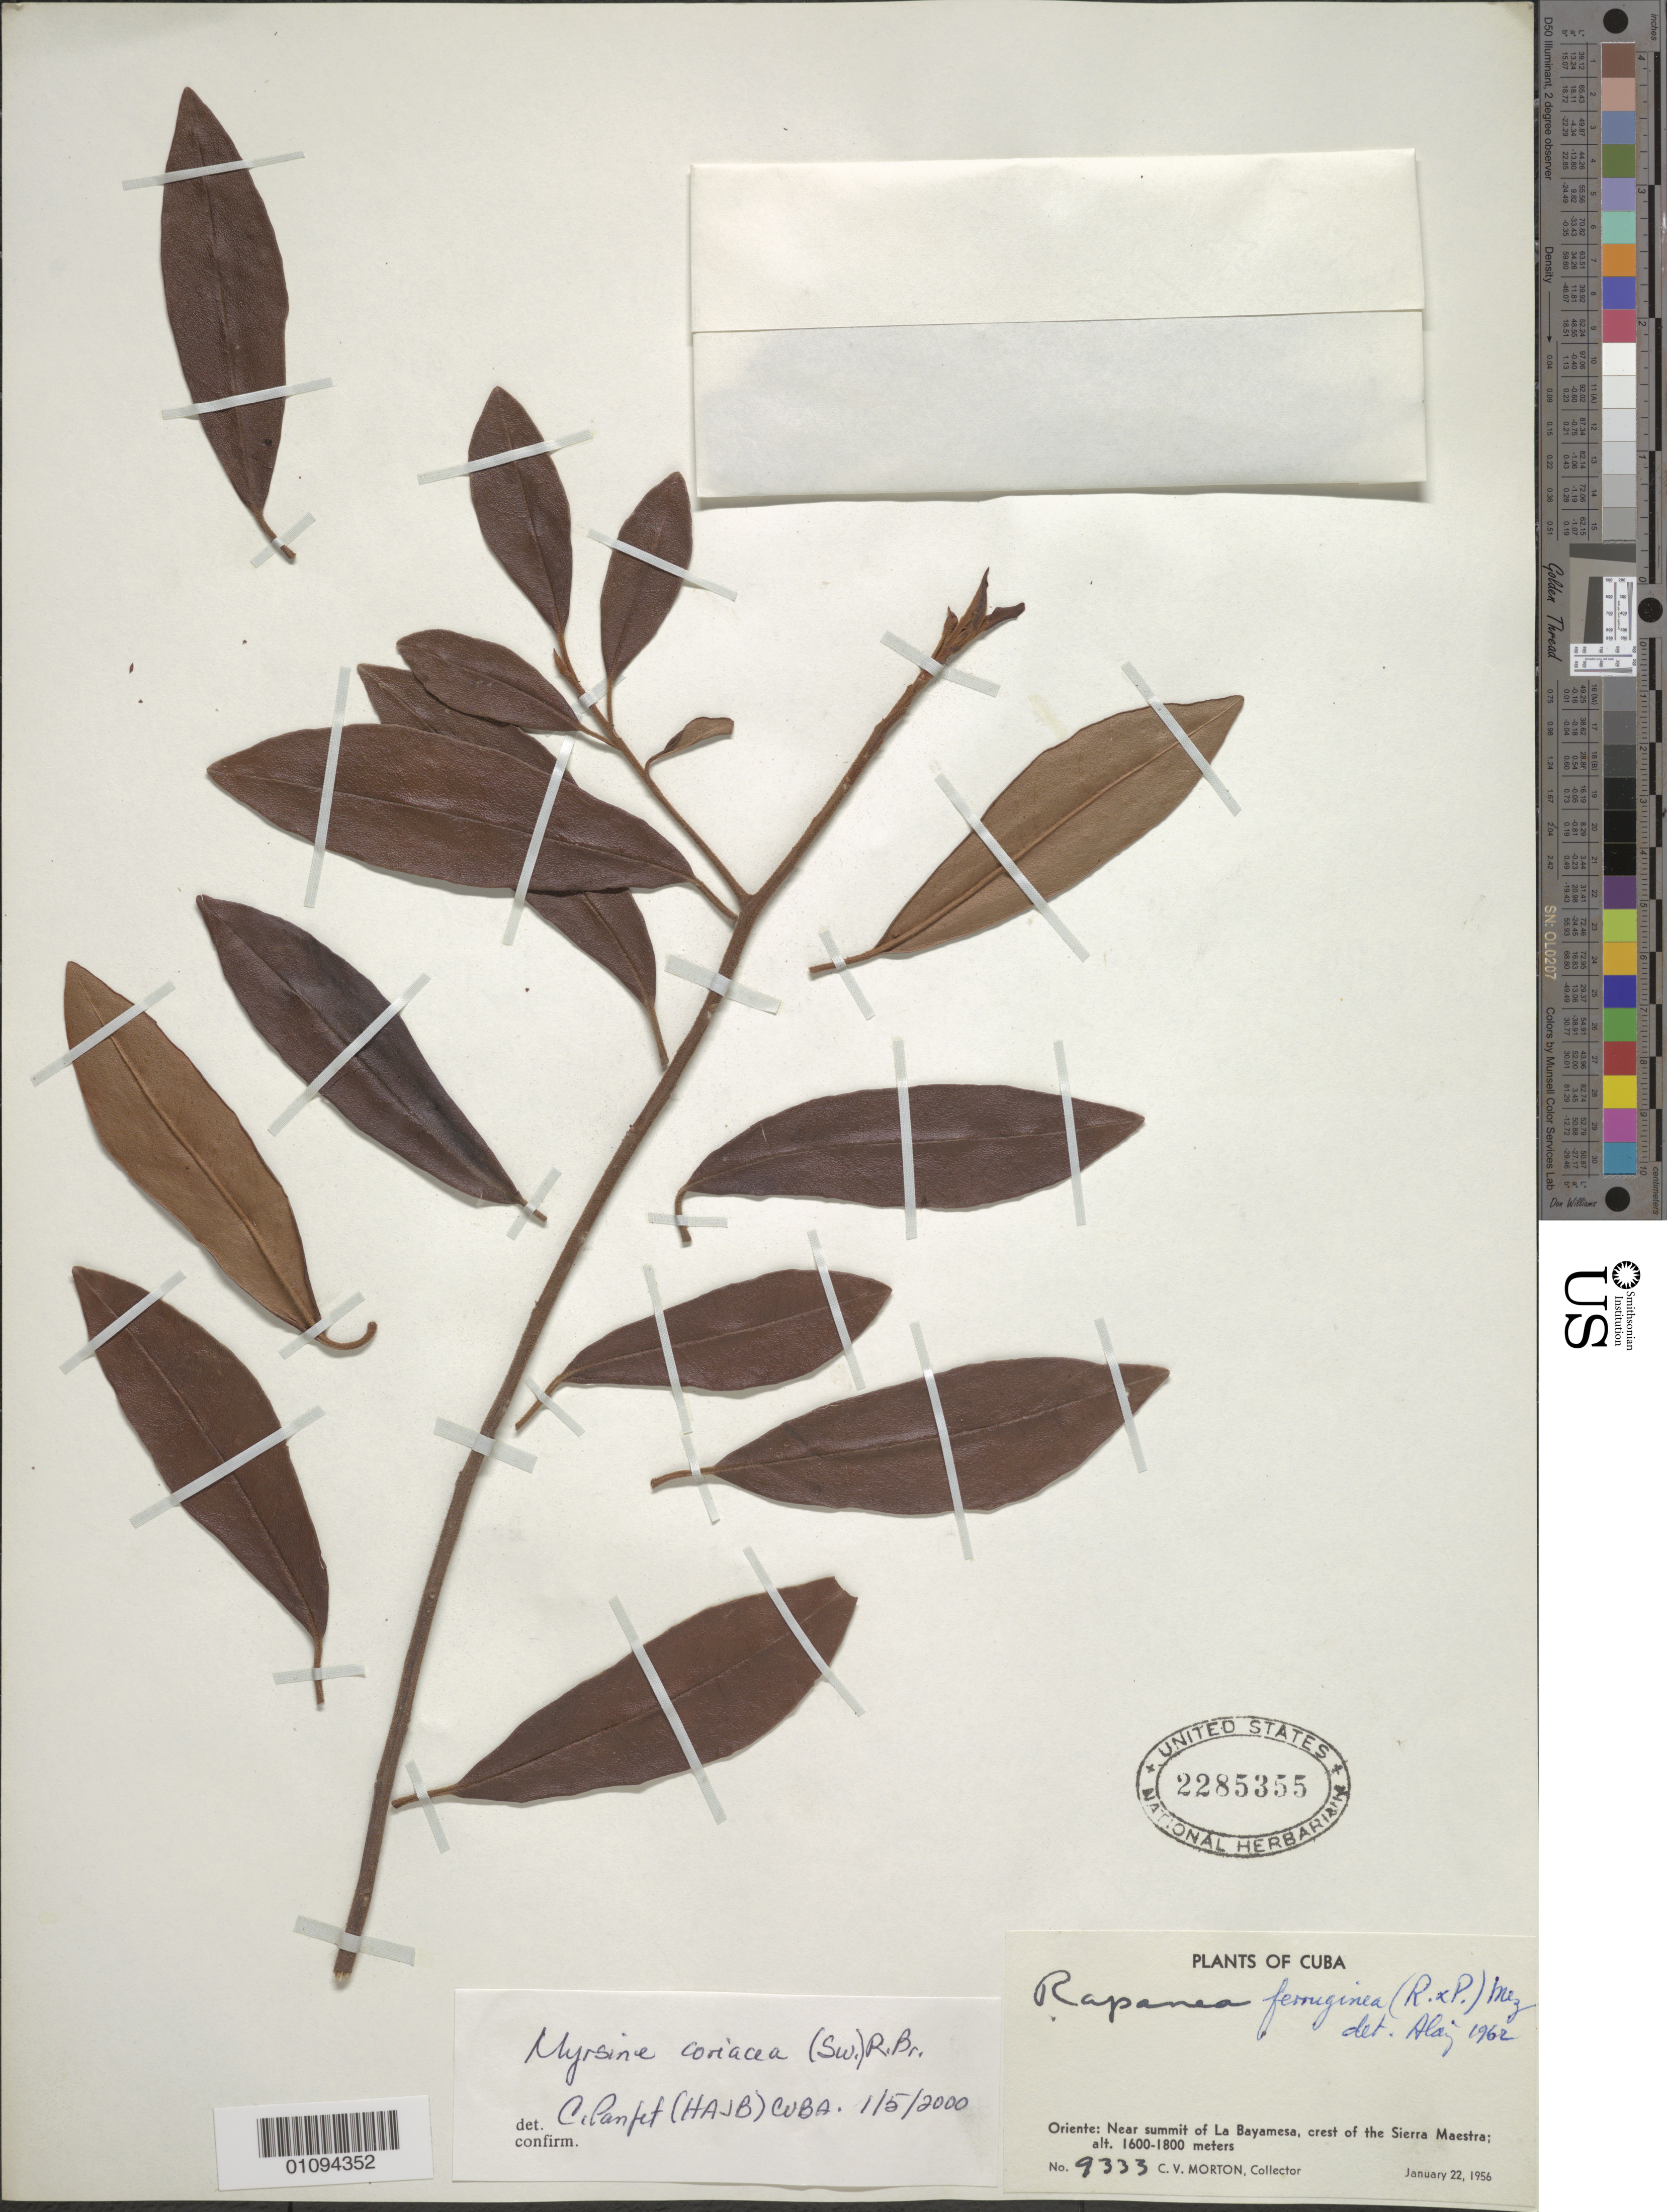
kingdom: Plantae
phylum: Tracheophyta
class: Magnoliopsida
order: Ericales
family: Primulaceae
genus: Myrsine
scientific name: Myrsine coriacea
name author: (Sw.) R. Br. ex Roem. & Schult.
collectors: C. V. Morton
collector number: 9333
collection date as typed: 22 Jan 1956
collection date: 1956-01-22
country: Cuba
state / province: Cienfuegos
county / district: Cumanayagua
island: Cuba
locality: Near summit of La Bayamesa, crest of Sierra Maestra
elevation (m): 1600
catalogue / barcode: US 2285355